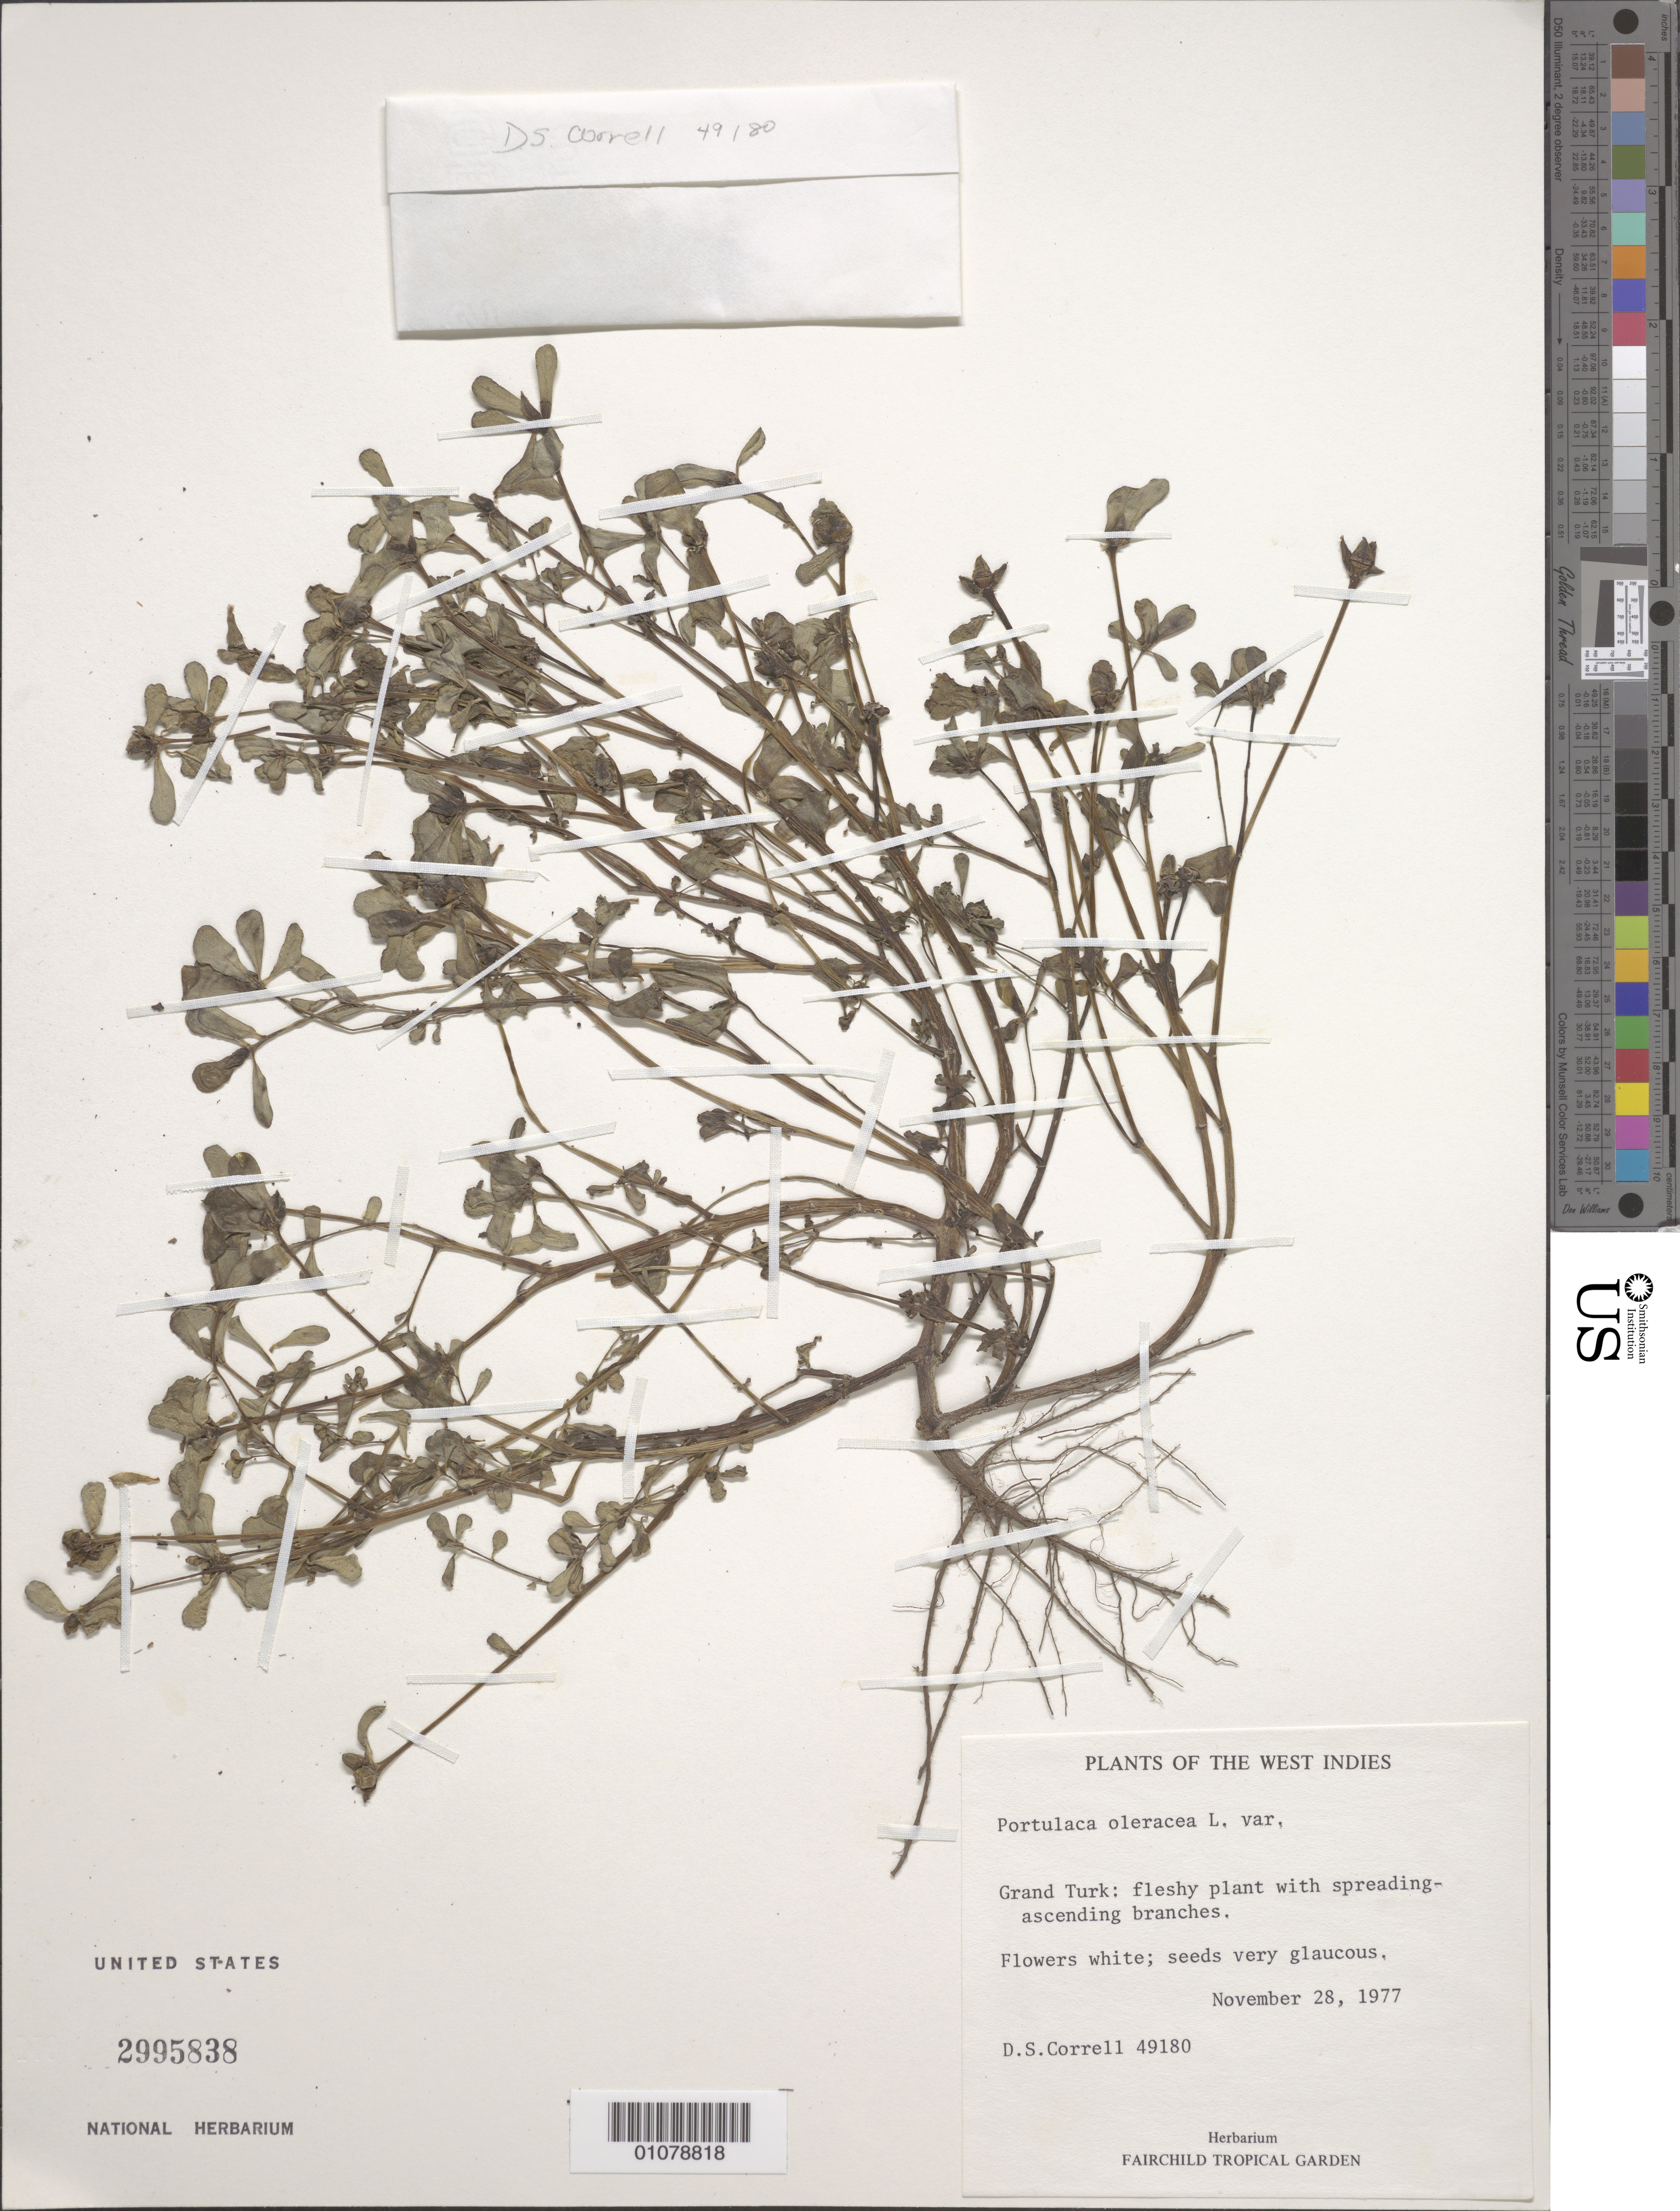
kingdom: Plantae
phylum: Tracheophyta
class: Magnoliopsida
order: Caryophyllales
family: Portulacaceae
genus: Portulaca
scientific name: Portulaca oleracea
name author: L.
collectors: D. S. Correll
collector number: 49180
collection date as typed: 28 Nov 1977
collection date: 1977-11-28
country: Turks and Caicos Islands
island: Grand Turk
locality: Grand turk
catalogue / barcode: US 2995838